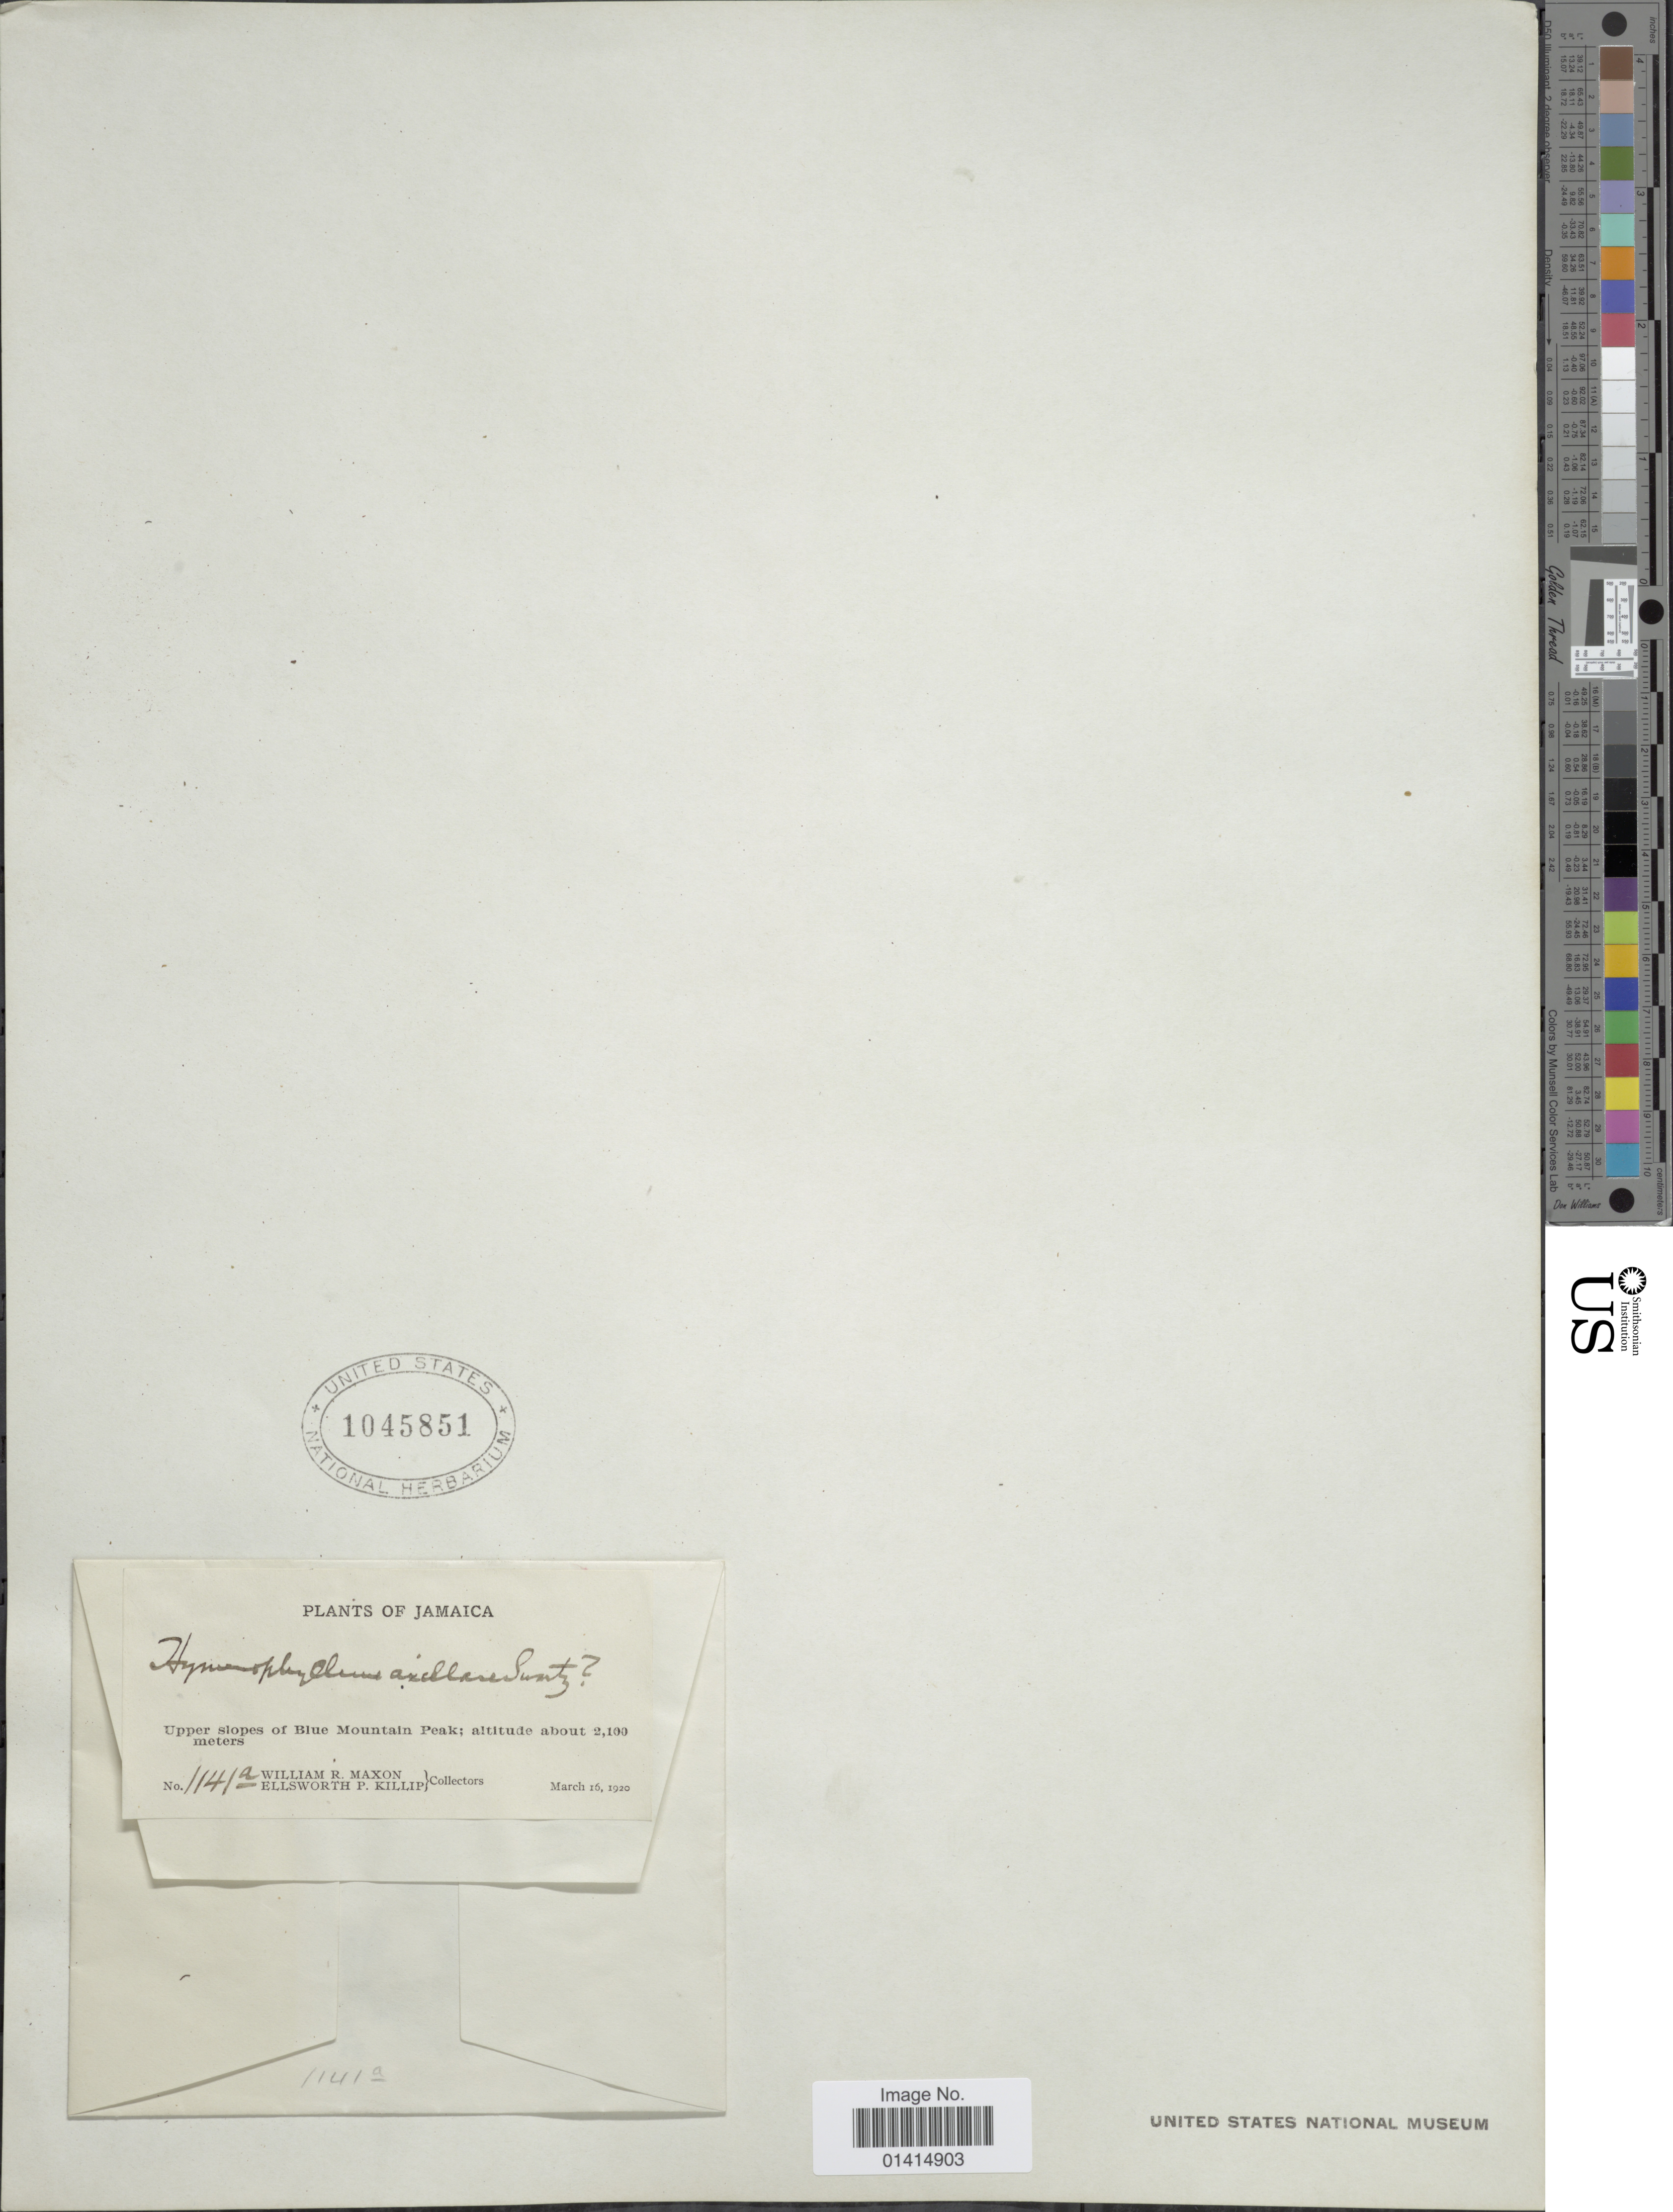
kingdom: Plantae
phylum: Tracheophyta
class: Polypodiopsida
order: Hymenophyllales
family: Hymenophyllaceae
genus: Hymenophyllum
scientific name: Hymenophyllum axillare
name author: Sw.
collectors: W. R. Maxon & E. P. Killip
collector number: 1141a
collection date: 1920-03-16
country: Jamaica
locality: Upper slopes of Blue Mountains Peak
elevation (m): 2100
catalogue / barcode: US 1045851